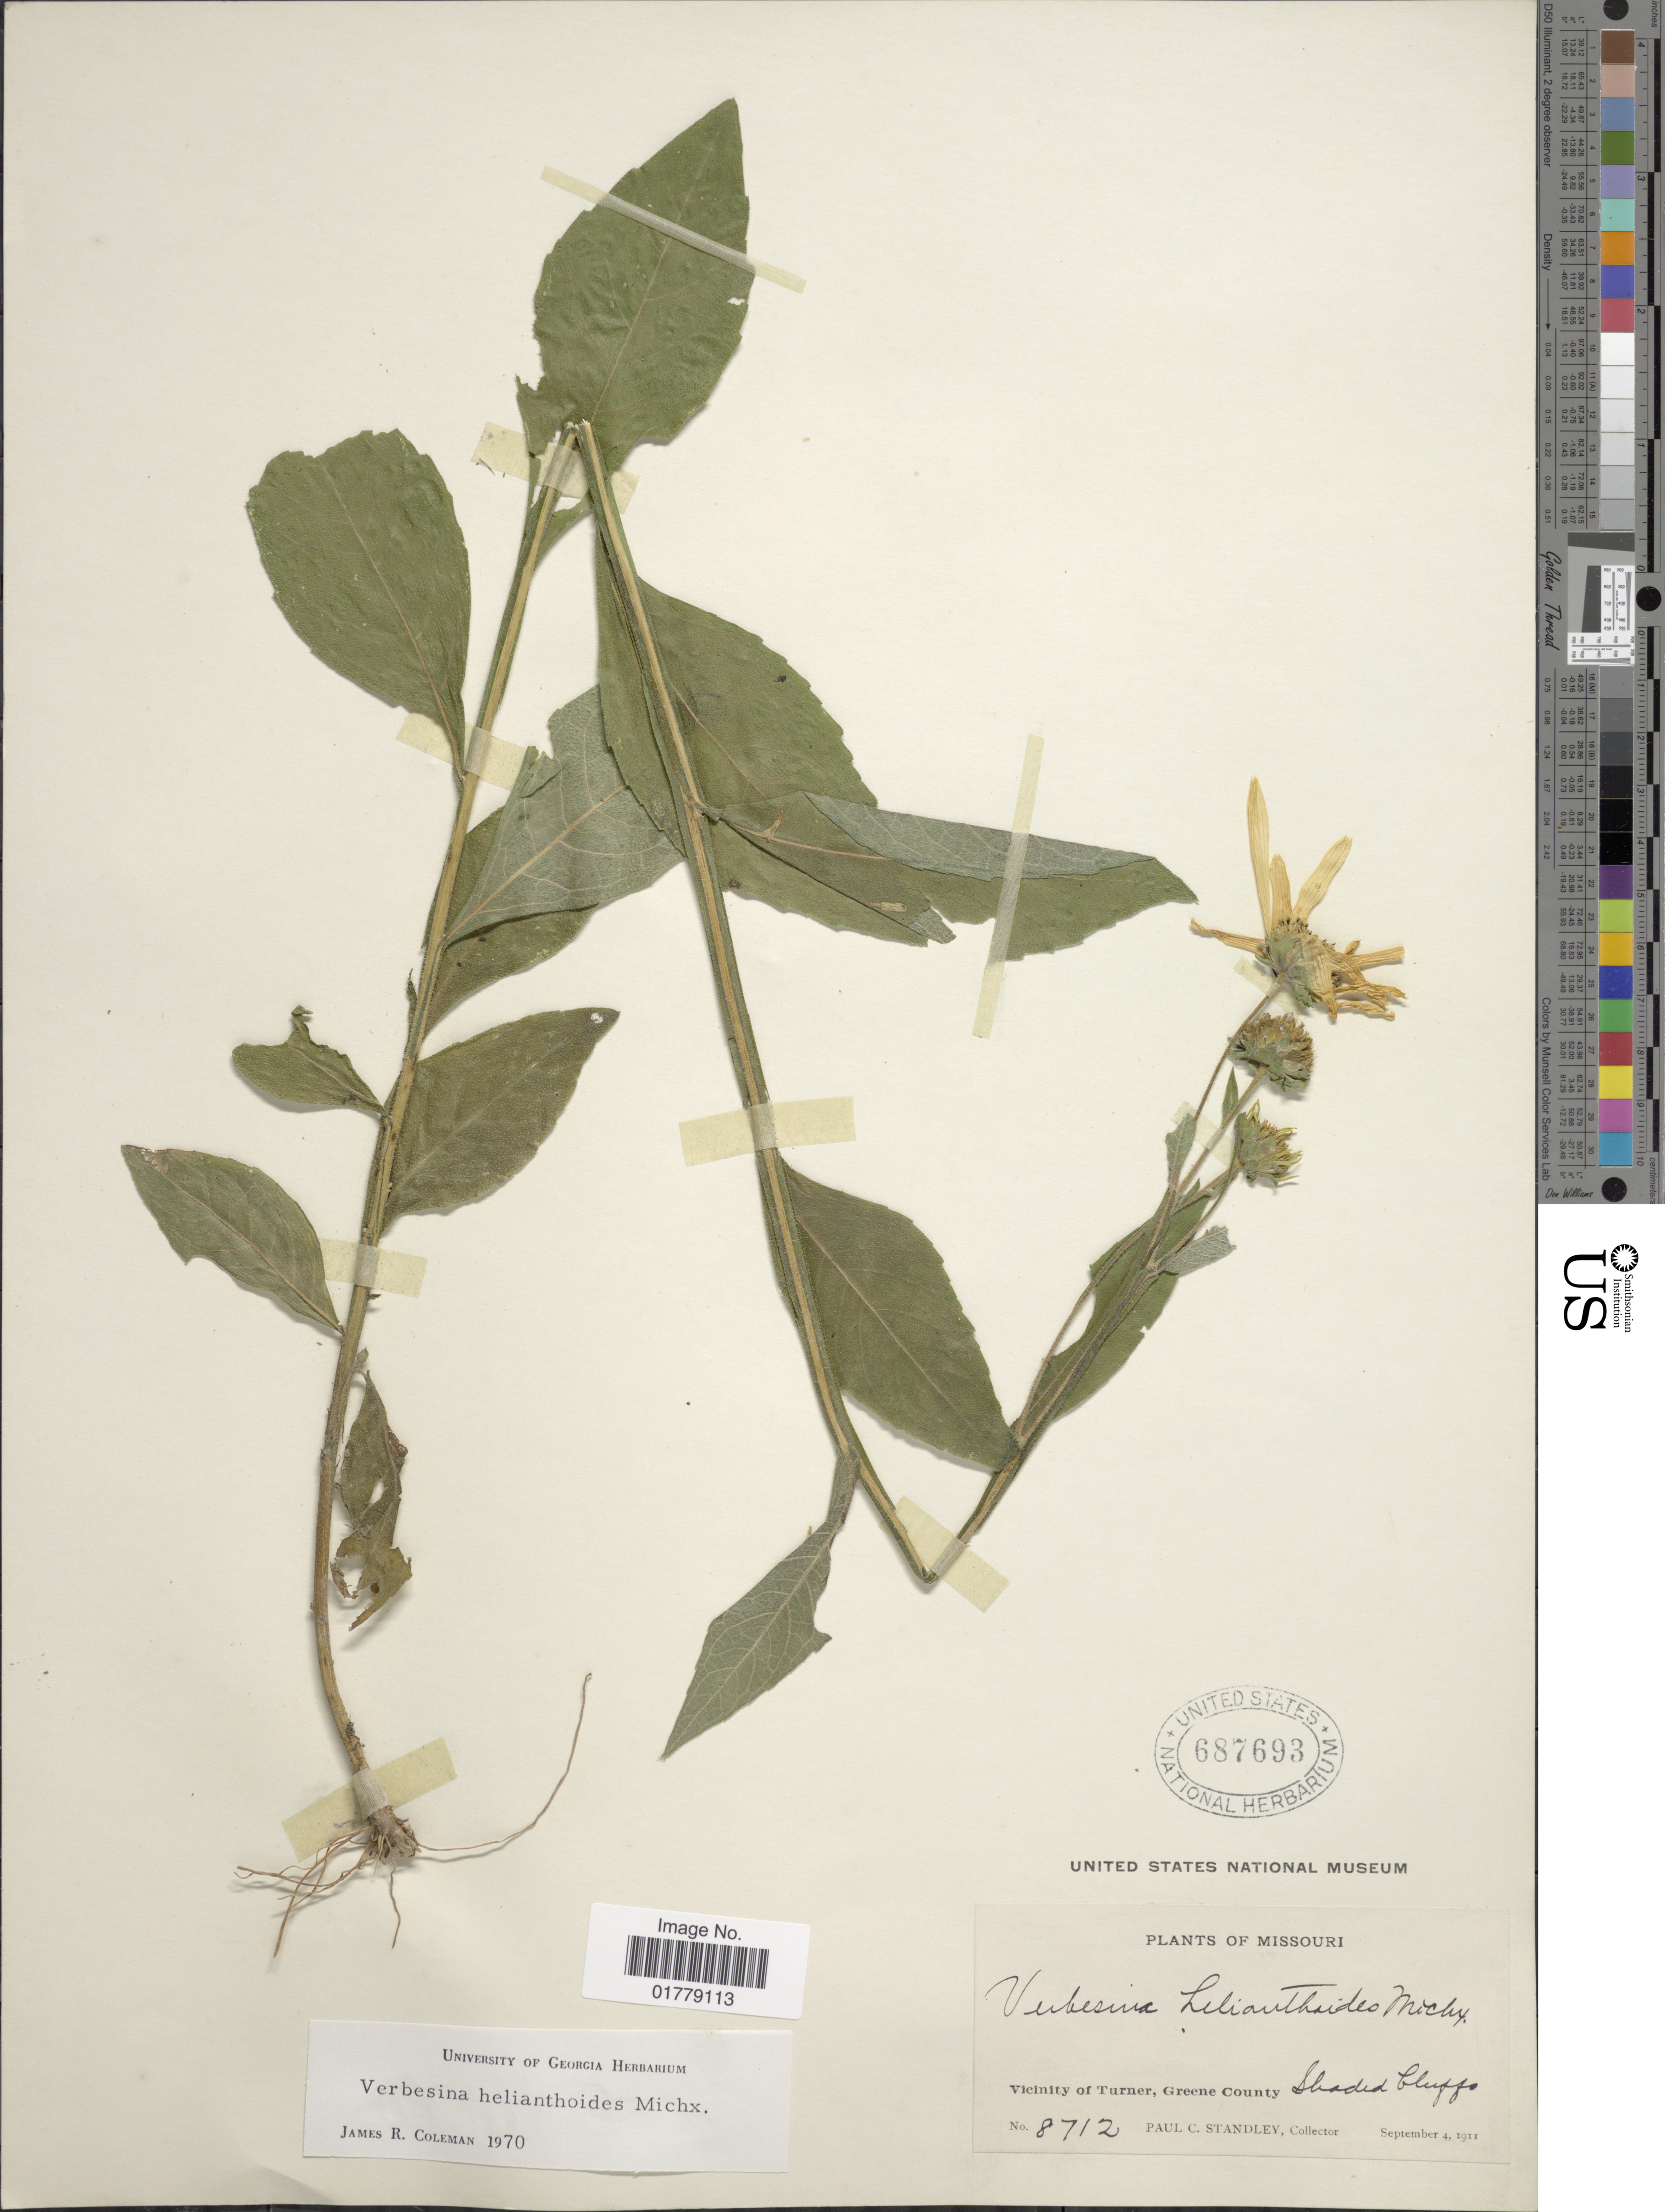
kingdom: Plantae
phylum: Tracheophyta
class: Magnoliopsida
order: Asterales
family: Asteraceae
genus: Verbesina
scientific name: Verbesina helianthoides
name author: Hook. & Arn. in Hook.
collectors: P. C. Standley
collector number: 8712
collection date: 1911-09-04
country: United States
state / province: Missouri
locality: Vicinity of Turner, Greene County. Shaded bluffs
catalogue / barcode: US 687693